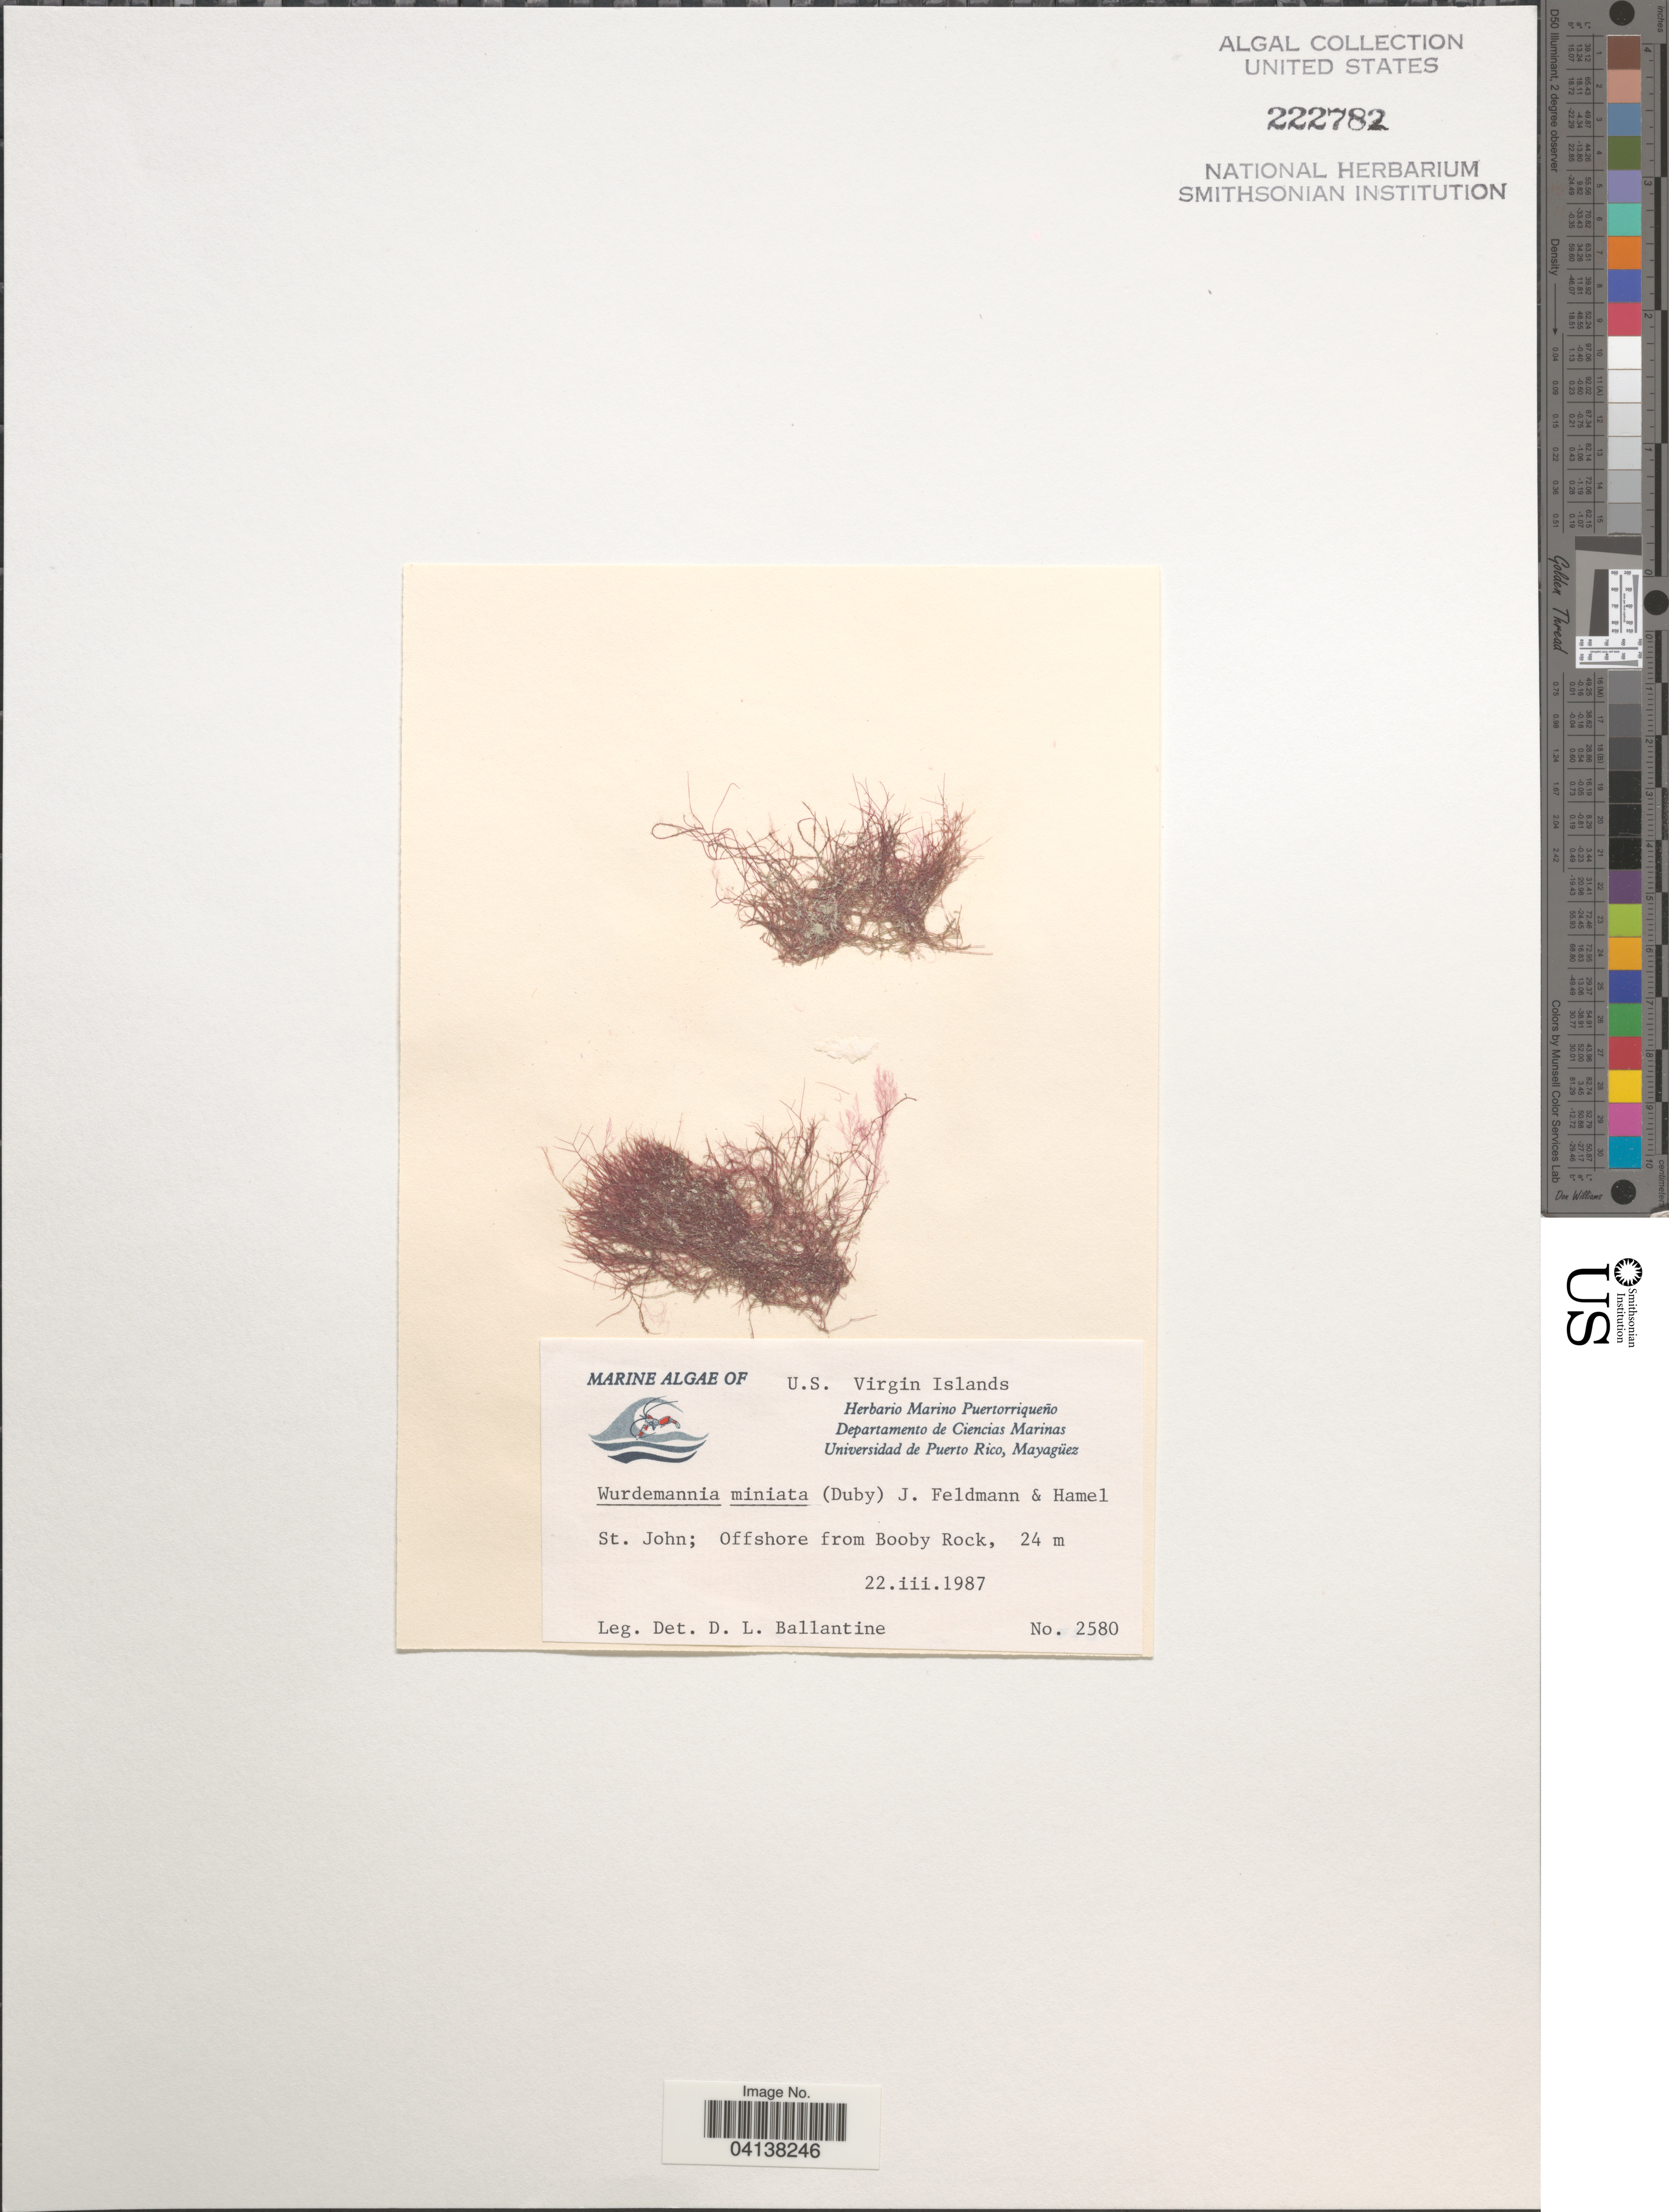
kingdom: Plantae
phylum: Rhodophyta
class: Florideophyceae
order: Gigartinales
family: Solieriaceae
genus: Wurdemannia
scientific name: Wurdemannia miniata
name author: (Spreng.) Feldmann & G. Hamel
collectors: D.L. Ballantine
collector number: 2580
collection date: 1987-03-22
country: U.S. Virgin Islands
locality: St. John; Offshore from Booby Rock.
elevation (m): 24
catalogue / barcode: US 222782